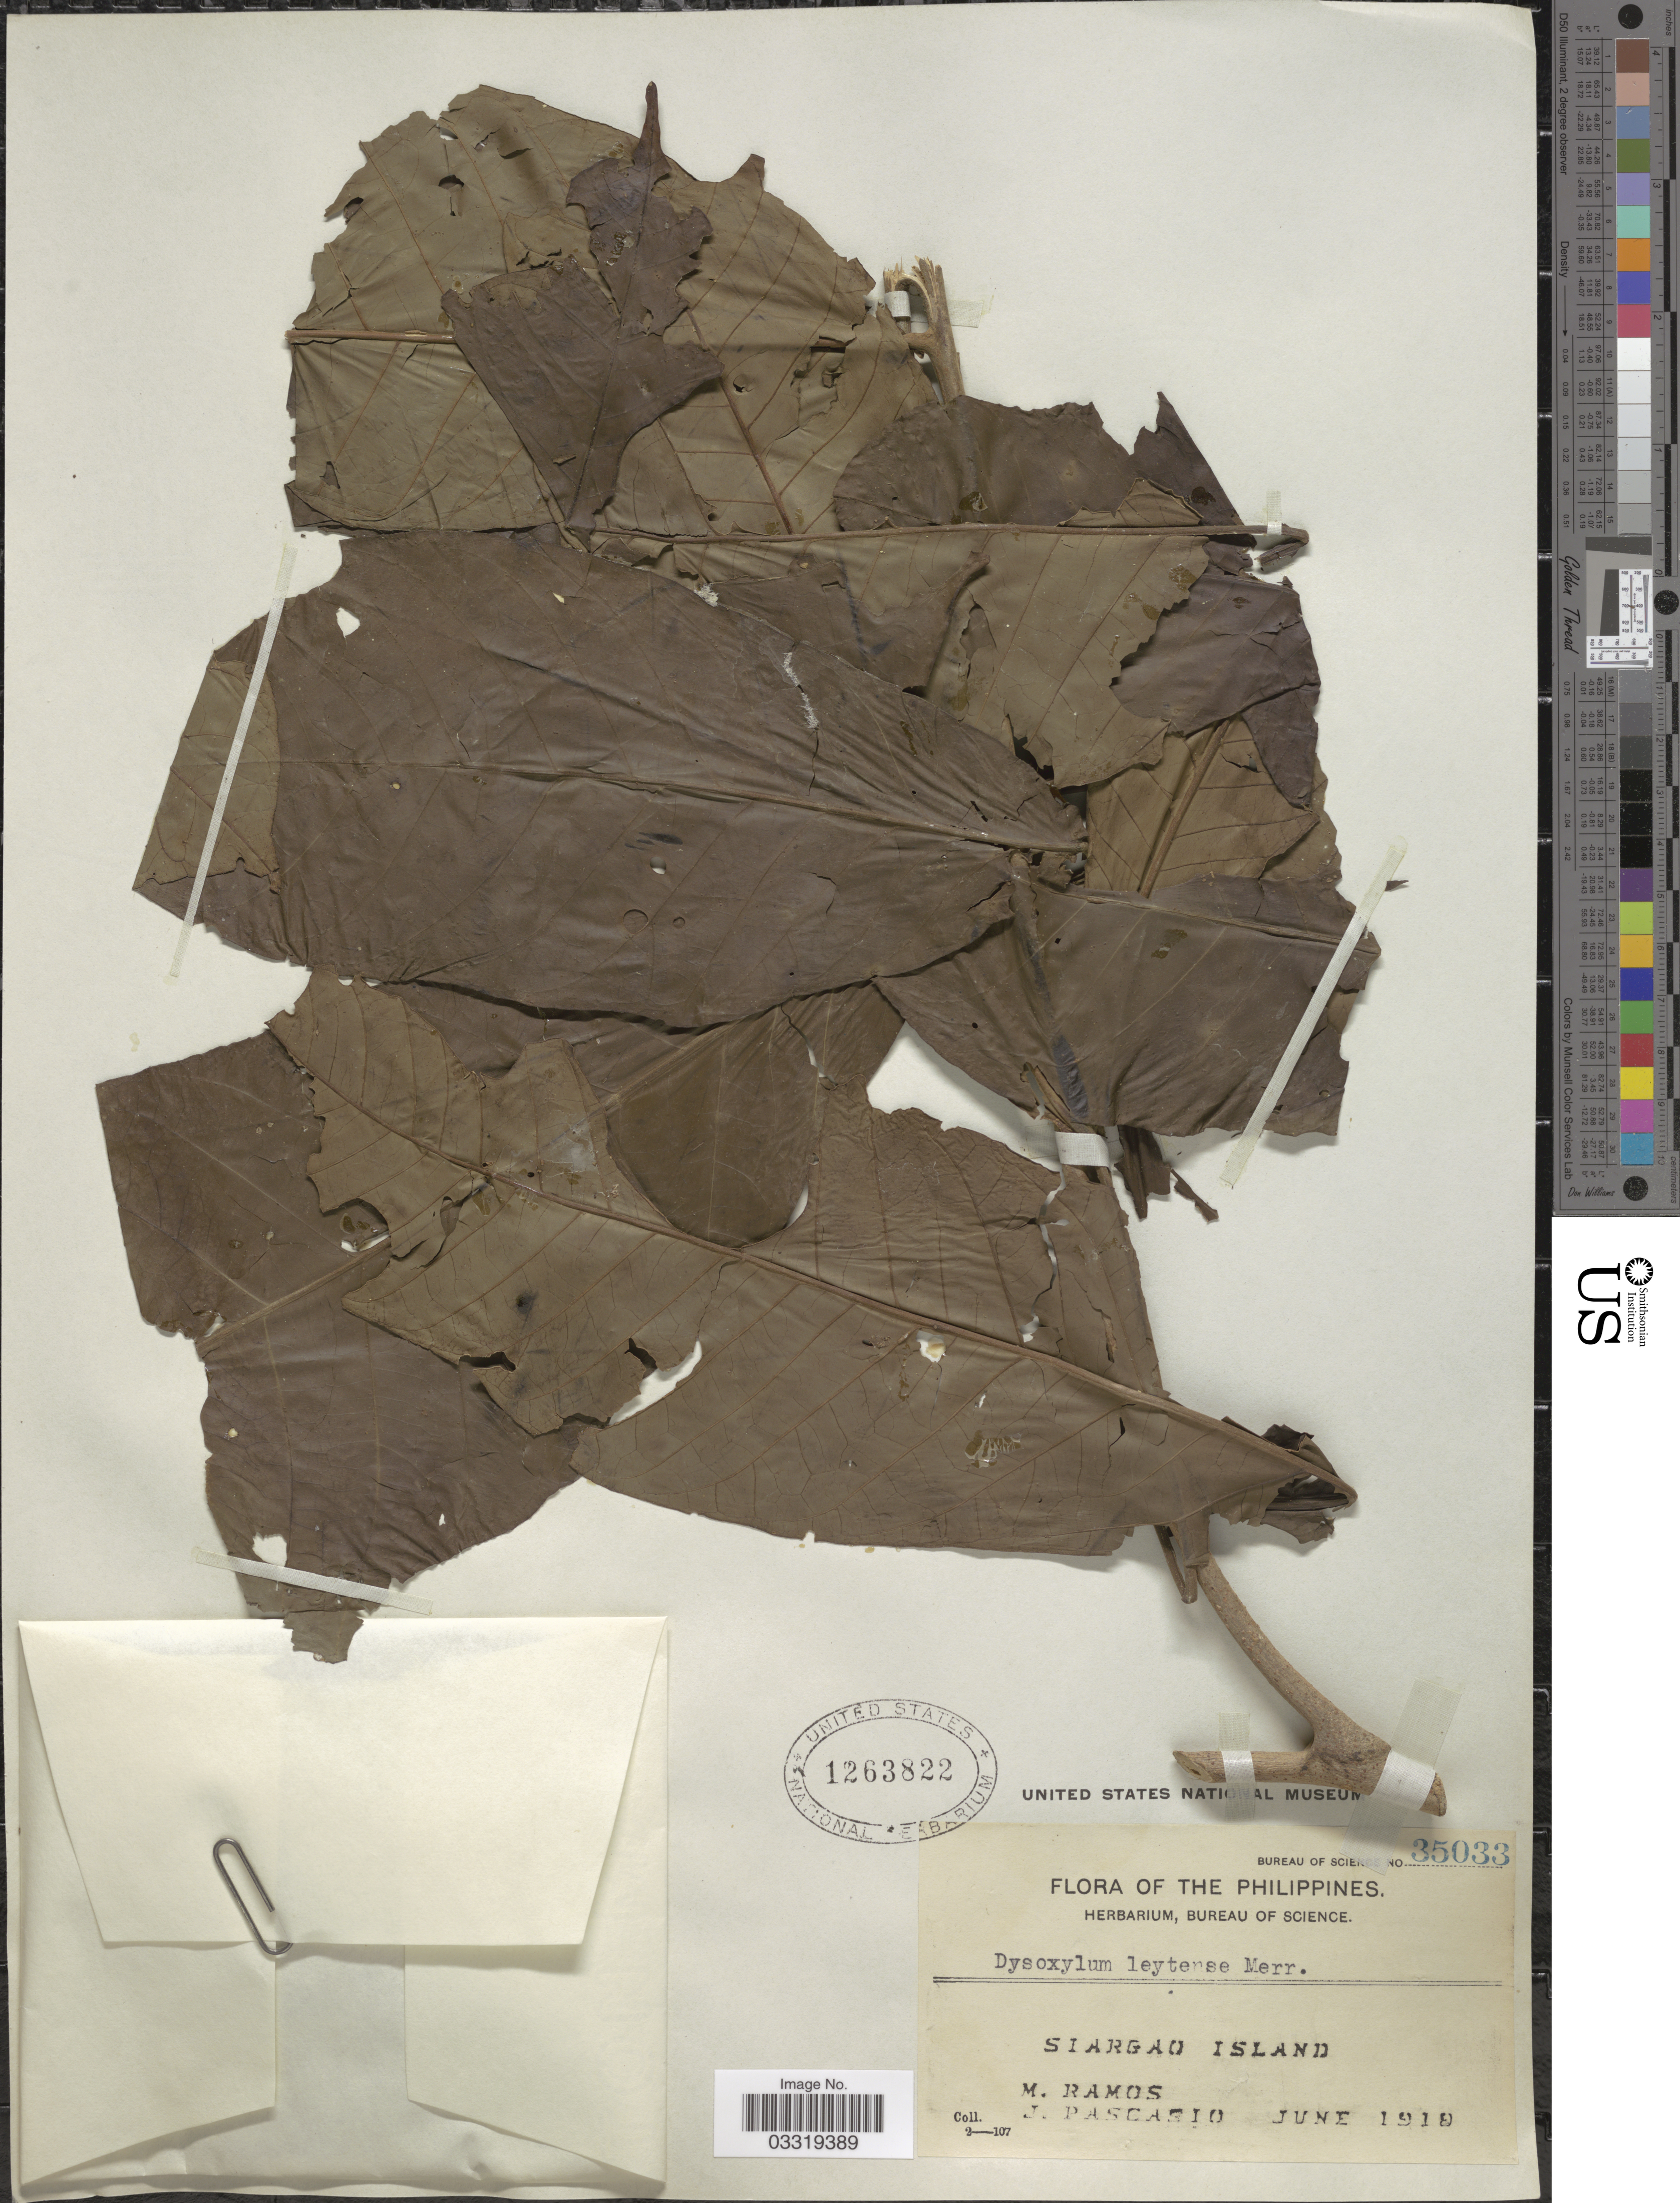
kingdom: Plantae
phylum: Tracheophyta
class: Magnoliopsida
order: Sapindales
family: Meliaceae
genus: Epicharis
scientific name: Epicharis parasitica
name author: (Osbeck) Mabb.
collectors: M. Ramos & J. Pascasio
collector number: Bureau of Science 35033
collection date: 1910-06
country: Philippines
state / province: Caraga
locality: Siargao Island.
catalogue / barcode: US 1263822